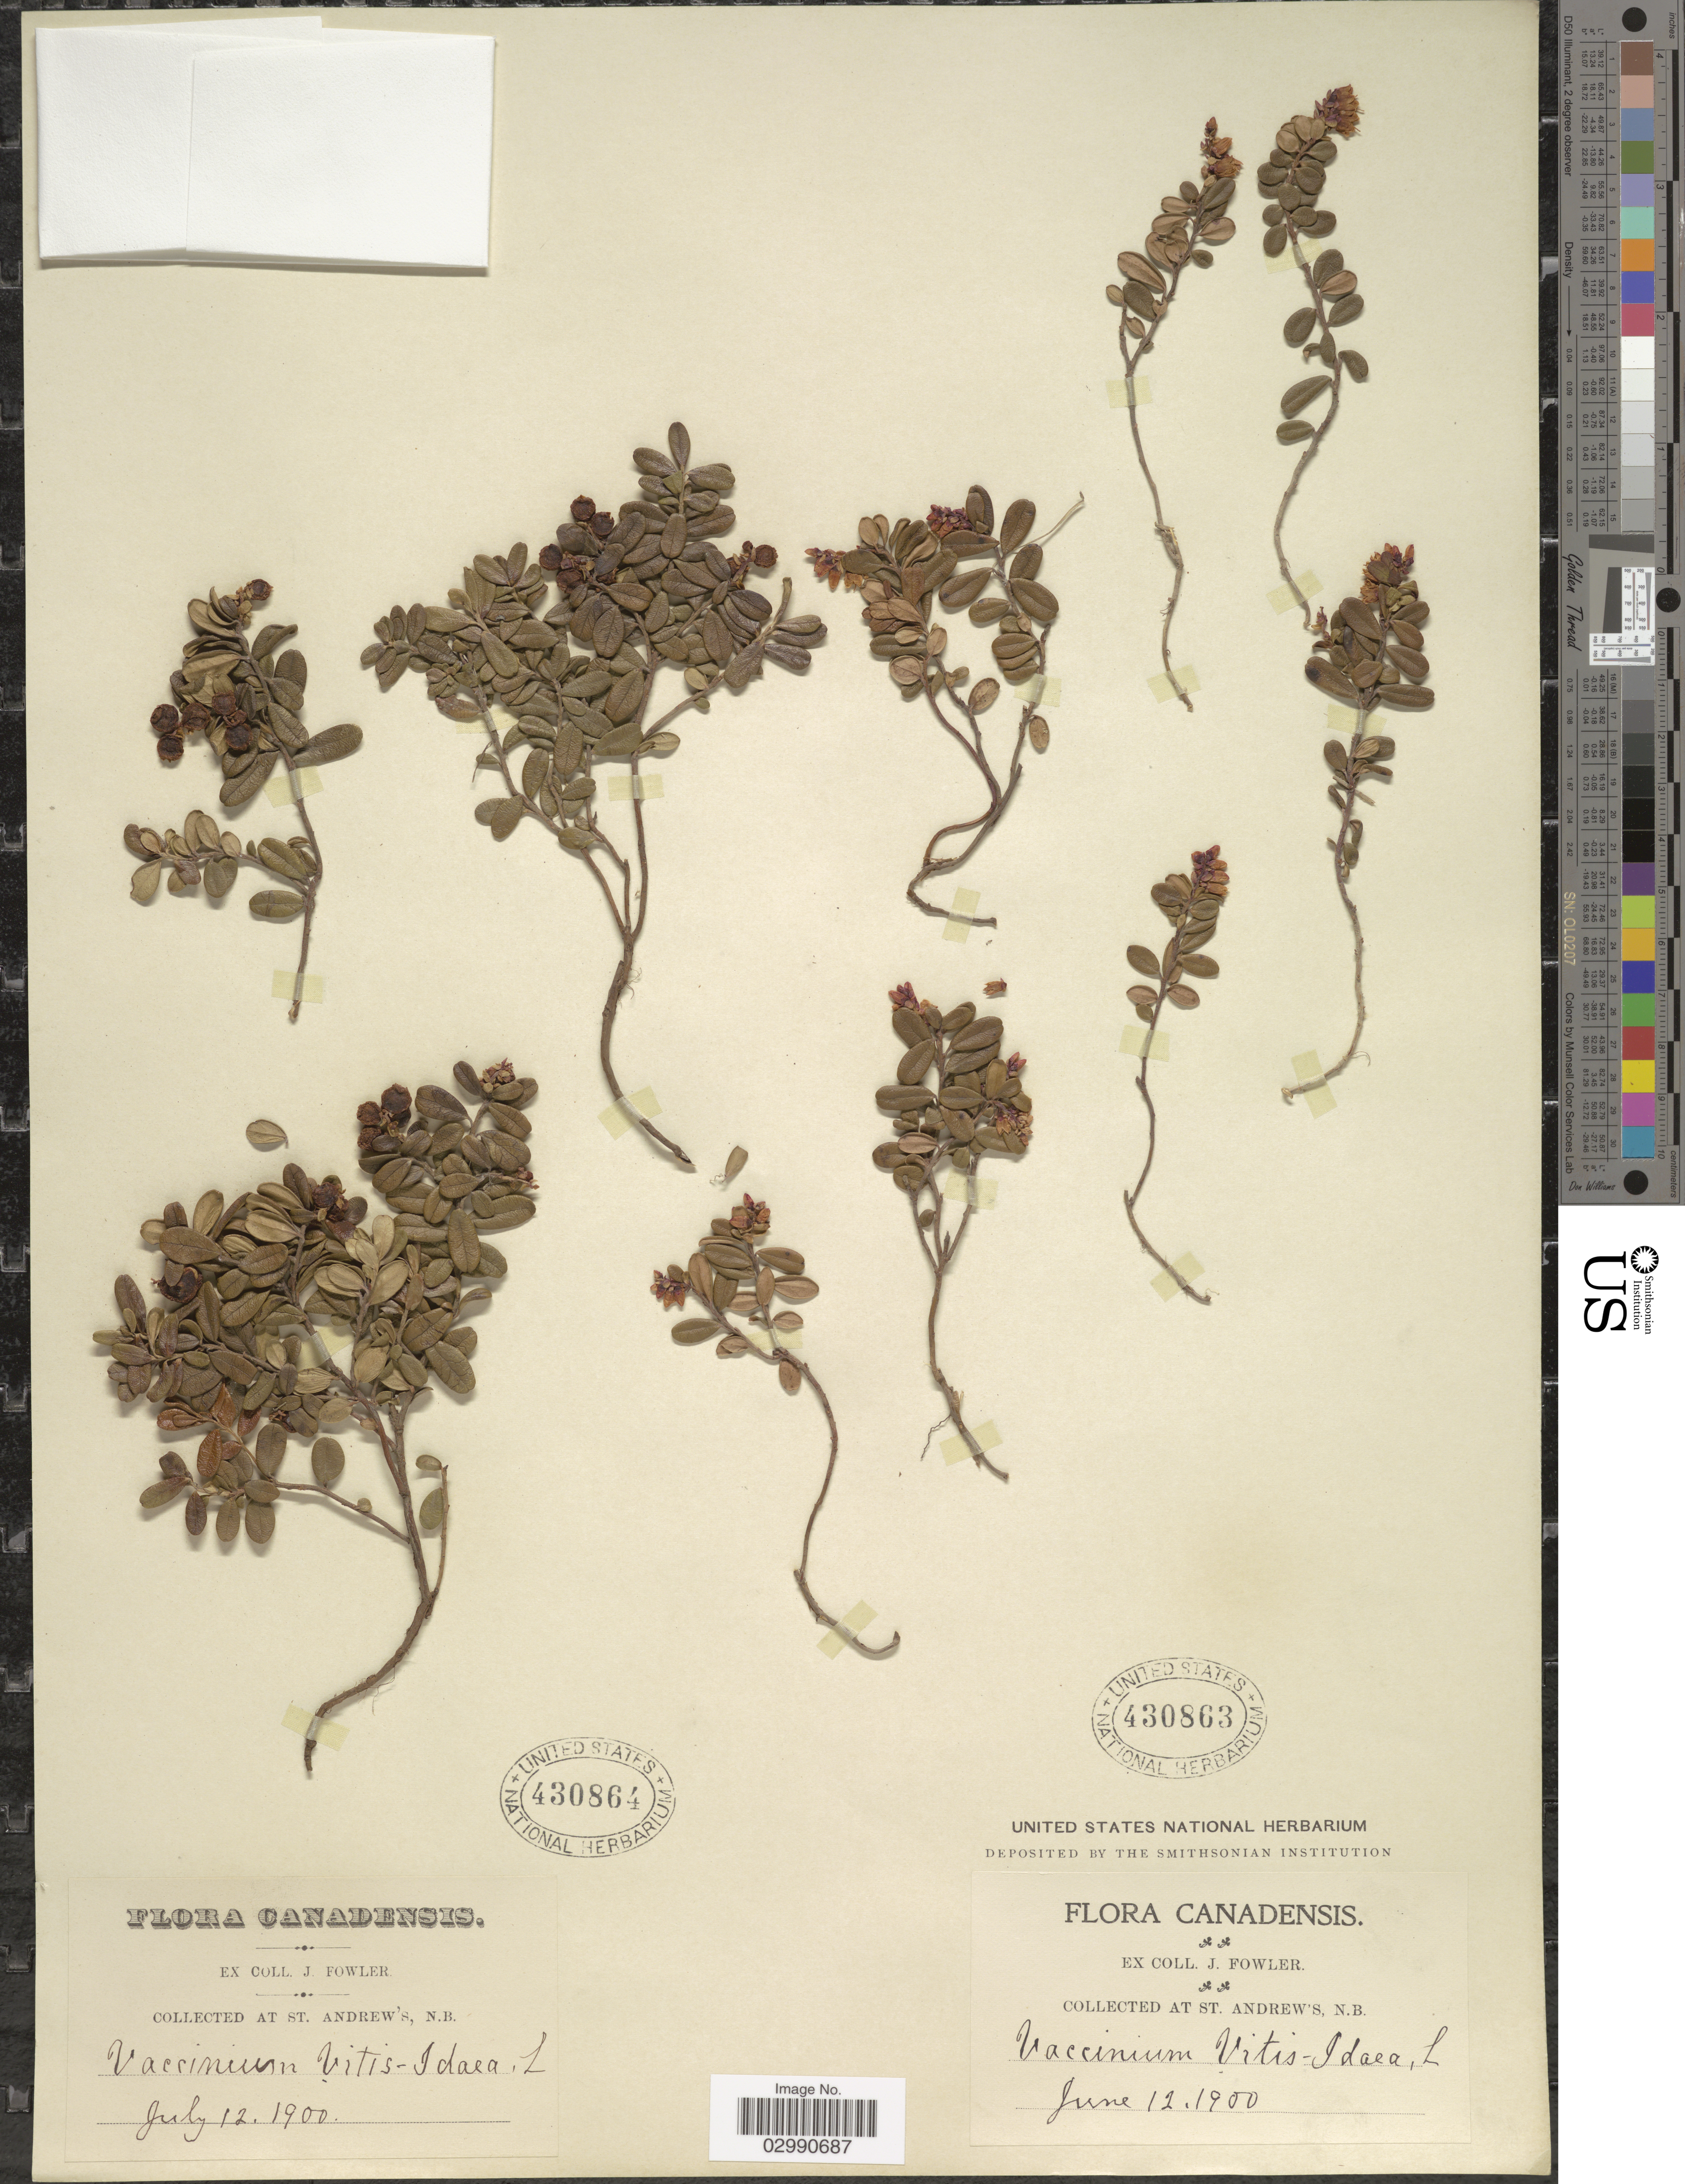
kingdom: Plantae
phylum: Tracheophyta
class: Magnoliopsida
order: Ericales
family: Ericaceae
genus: Vaccinium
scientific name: Vaccinium vitis-idaea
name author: L.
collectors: J. Fowler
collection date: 1900-07-12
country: Canada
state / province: New Brunswick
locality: At St. Andrew's, N.B.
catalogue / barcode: US 430864